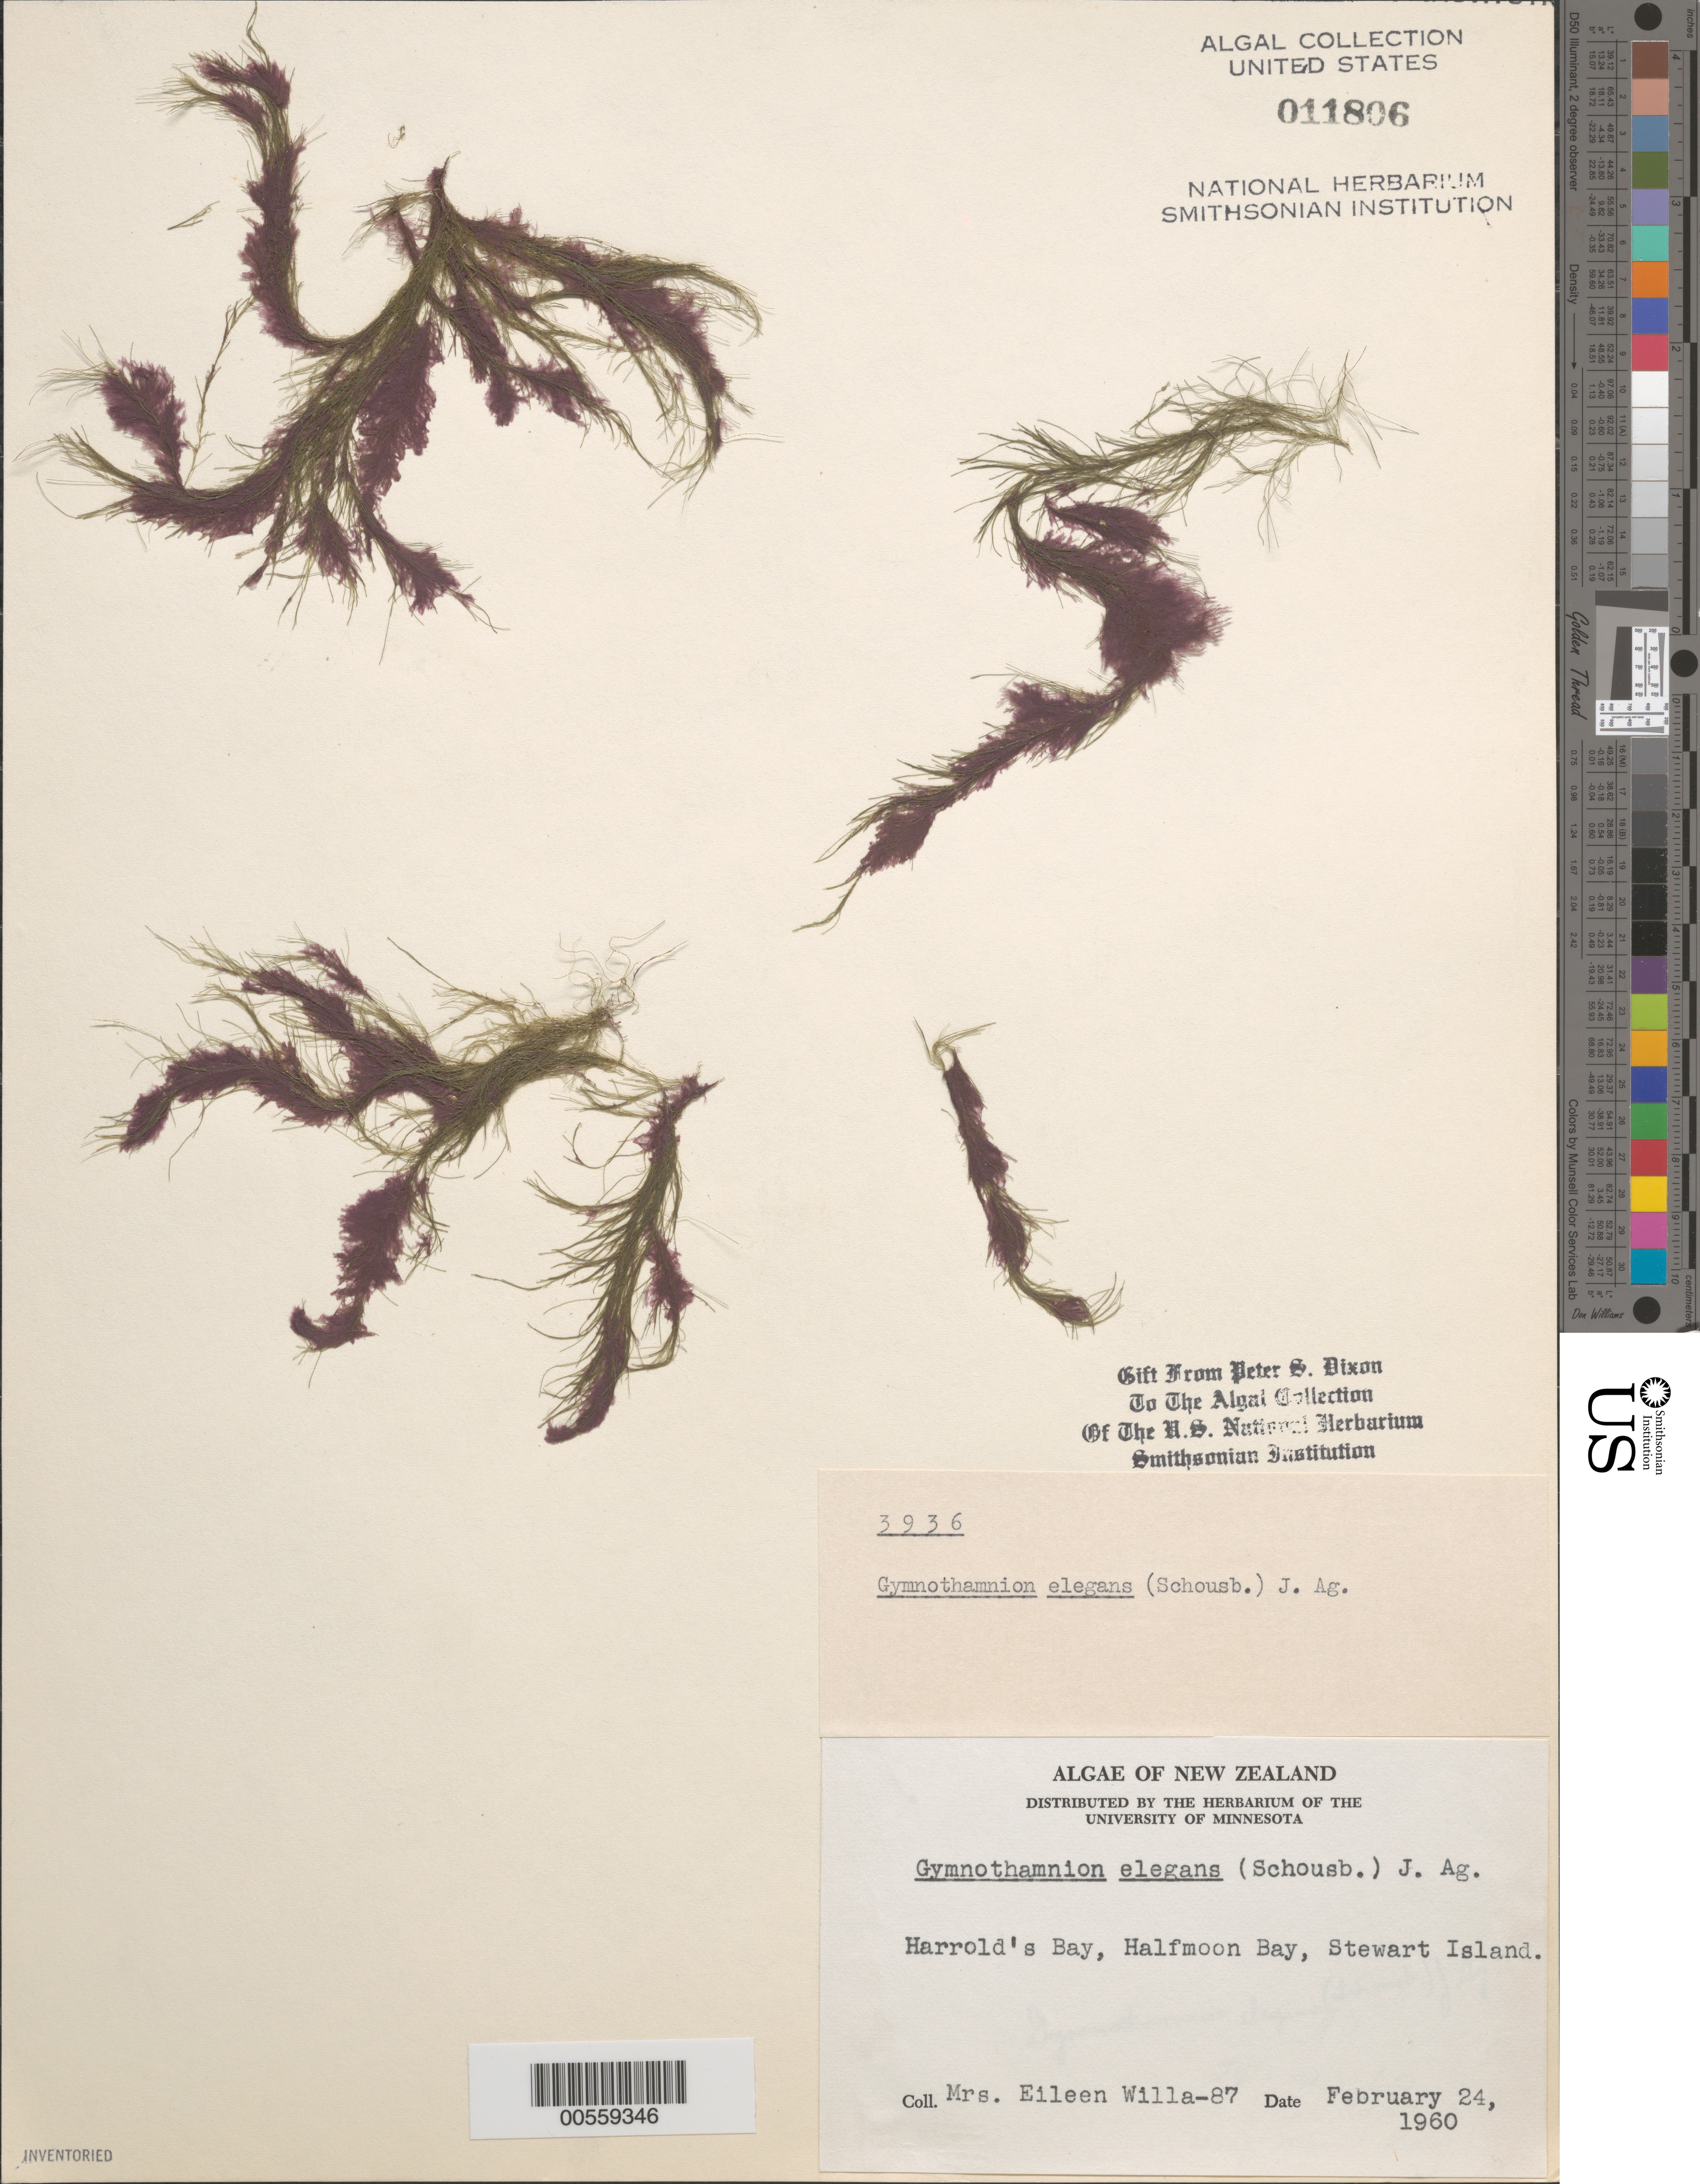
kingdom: Plantae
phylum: Rhodophyta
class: Florideophyceae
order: Ceramiales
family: Ceramiaceae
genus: Gymnothamnion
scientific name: Gymnothamnion elegans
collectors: E. Willa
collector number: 87 & PSD 3936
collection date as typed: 24 Feb 1960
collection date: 1960-02-24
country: New Zealand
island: Stewart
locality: Harrold's bay, half moon bay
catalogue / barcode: US 11806